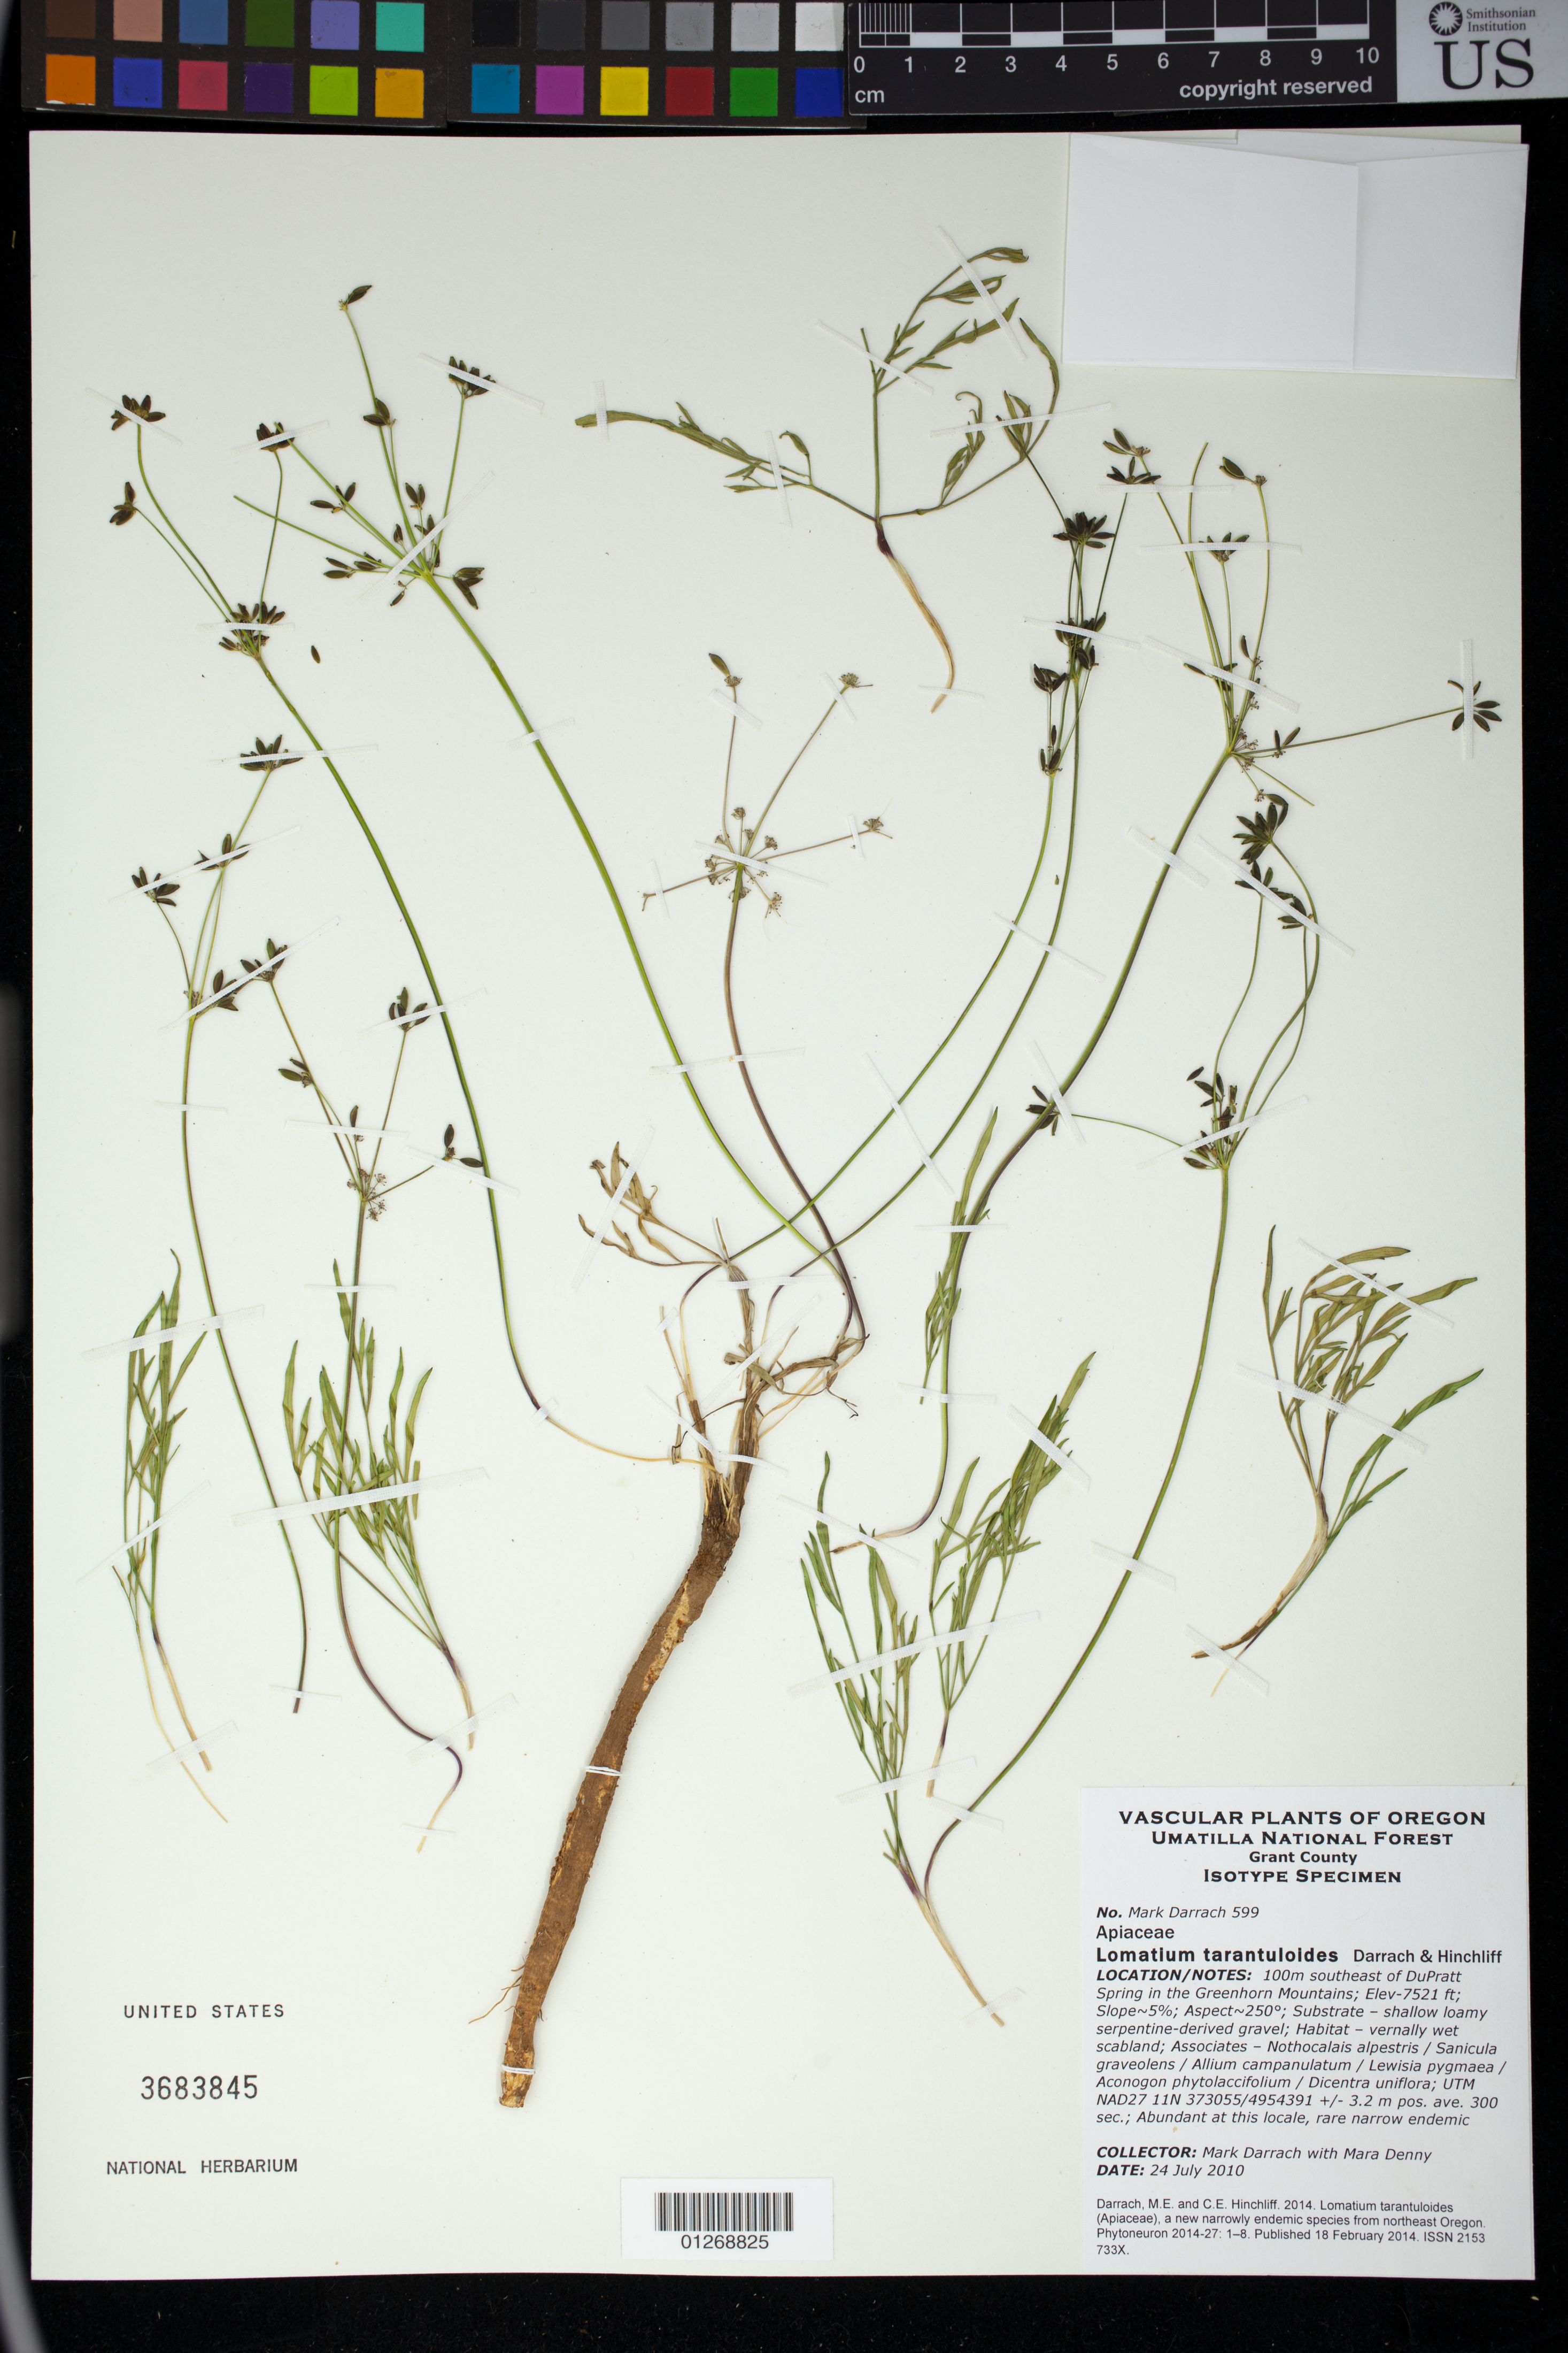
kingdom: Plantae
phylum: Tracheophyta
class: Magnoliopsida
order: Apiales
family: Apiaceae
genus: Lomatium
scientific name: Lomatium tarantuloides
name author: Darrach & Hinchliff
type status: Isotype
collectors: M. E. Darrach & M. Denny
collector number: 599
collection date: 2010-07-24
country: United States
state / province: Oregon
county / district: Grant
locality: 100 m southeast of DuPratt Spring in the Greenhorn Mountains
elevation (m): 2292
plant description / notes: There is confusion regarding the correct type of this name. This US specimen (Darrach 599) was received labeled as "isotype" but protologue cites type as Darrach 794 with different collection date and other data; Darrach 599 is not cited at all. As noted in IPNI (Sep. 2015), "Although the protologue shows type collection date and no. as "22 Jul 2010" and "794", respectively, the holotype specimen label shows the date and no. as "24 Jul 2010" and "599", respectively; in a personal communication, the author Darrach confirmed the the holotype specimen label data as correct."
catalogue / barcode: US 3683845